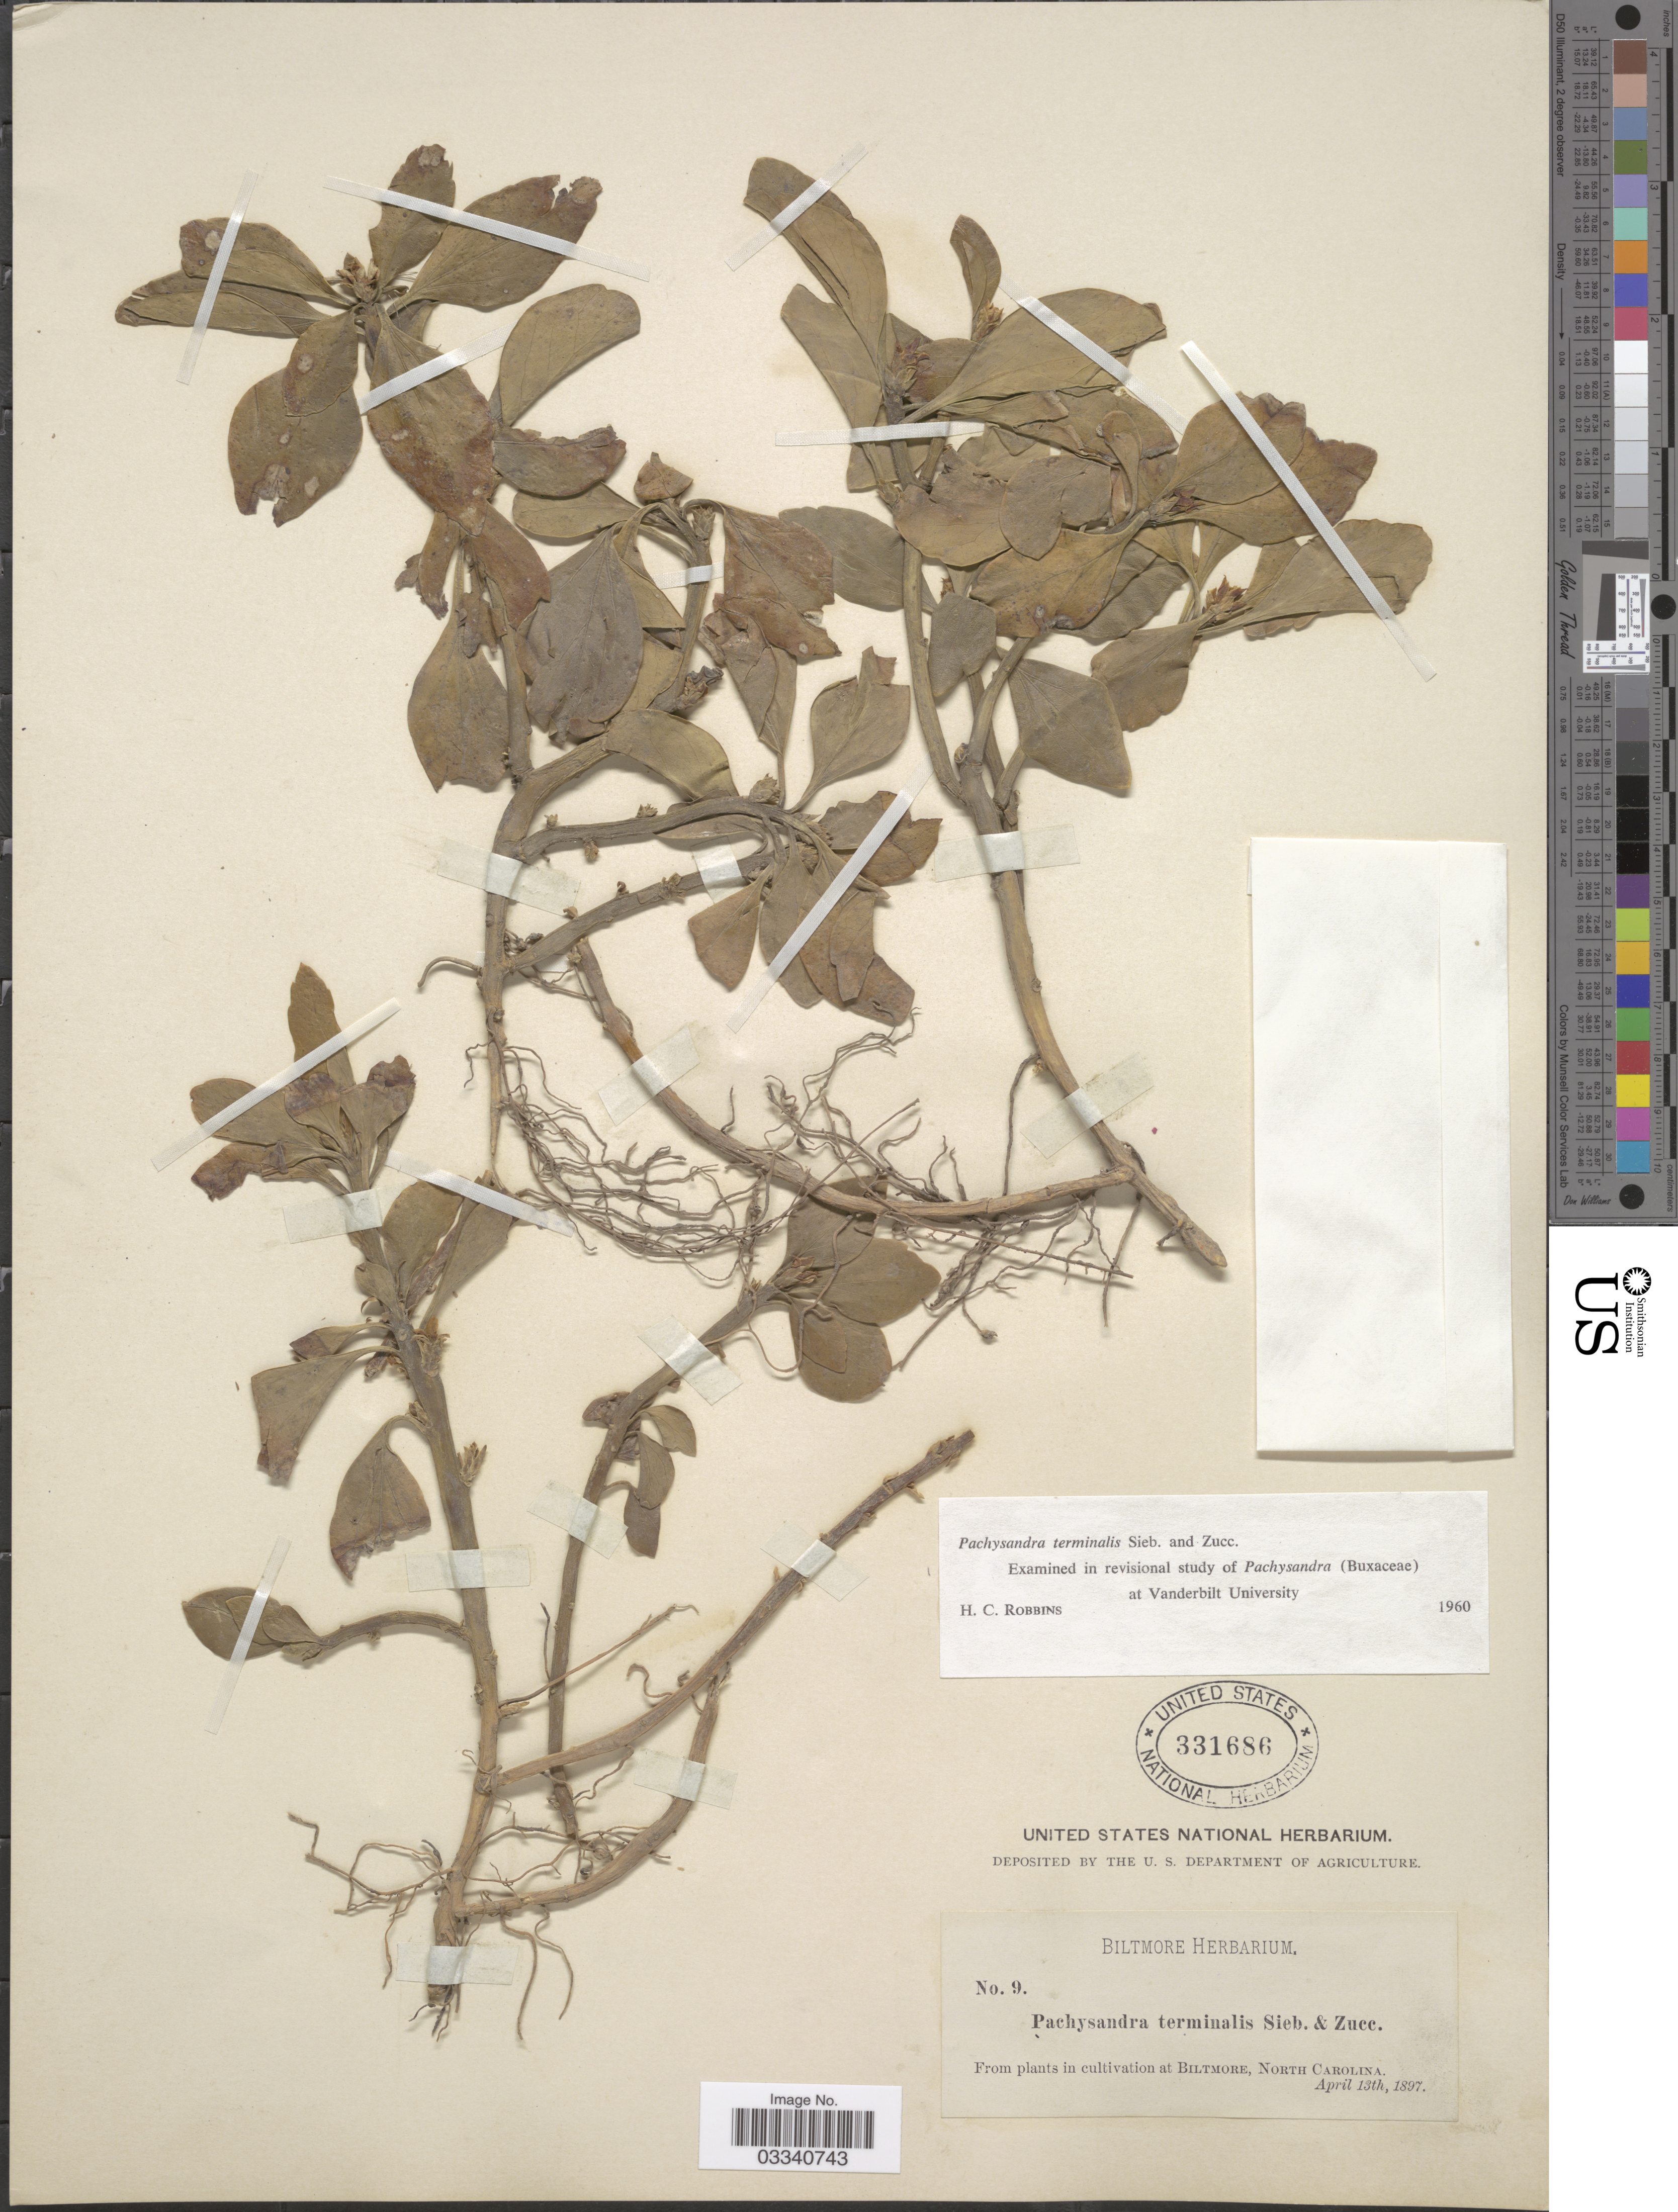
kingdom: Plantae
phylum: Tracheophyta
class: Magnoliopsida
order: Buxales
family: Buxaceae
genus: Pachysandra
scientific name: Pachysandra terminalis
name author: Siebert & Zucc.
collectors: ex herb. Biltmore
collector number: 9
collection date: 1897-04-13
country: United States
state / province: North Carolina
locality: In cultivation at Biltmore.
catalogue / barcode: US 331686